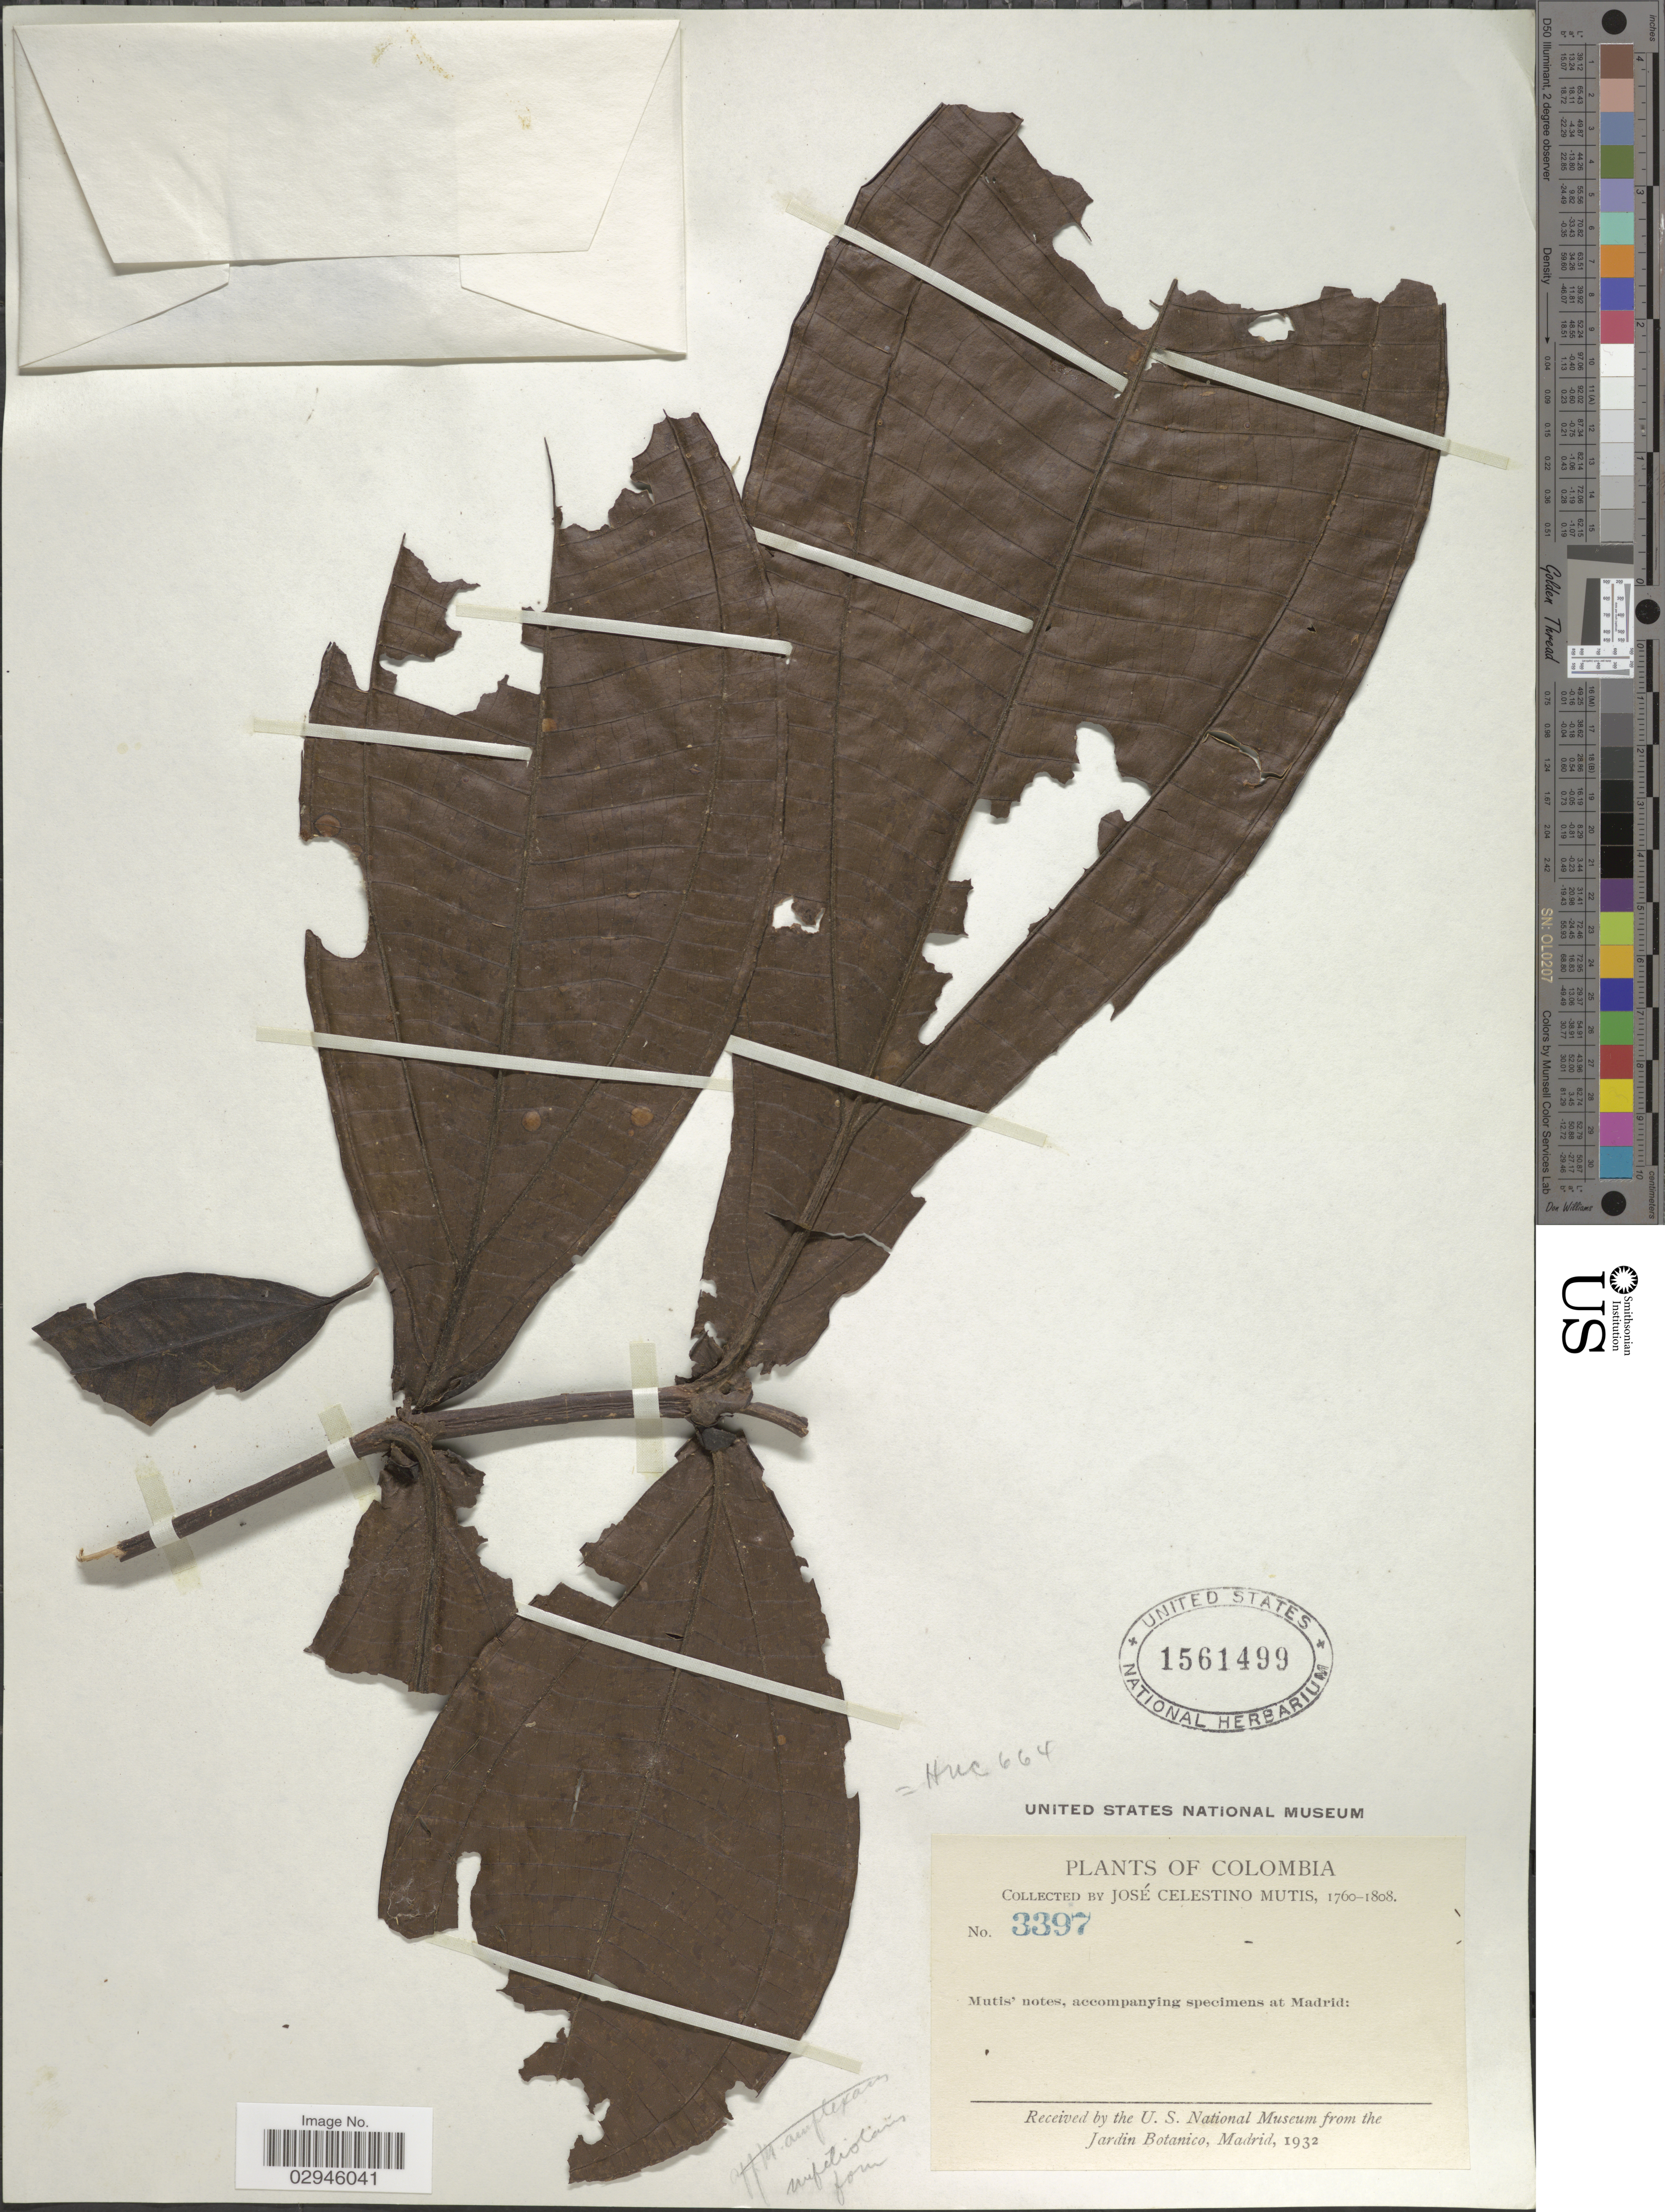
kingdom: Plantae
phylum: Tracheophyta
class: Magnoliopsida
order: Myrtales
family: Melastomataceae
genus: Miconia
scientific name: Miconia sp.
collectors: J. C. B. Mutis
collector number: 3397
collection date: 1760/1808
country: Colombia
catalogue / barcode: US 1561499